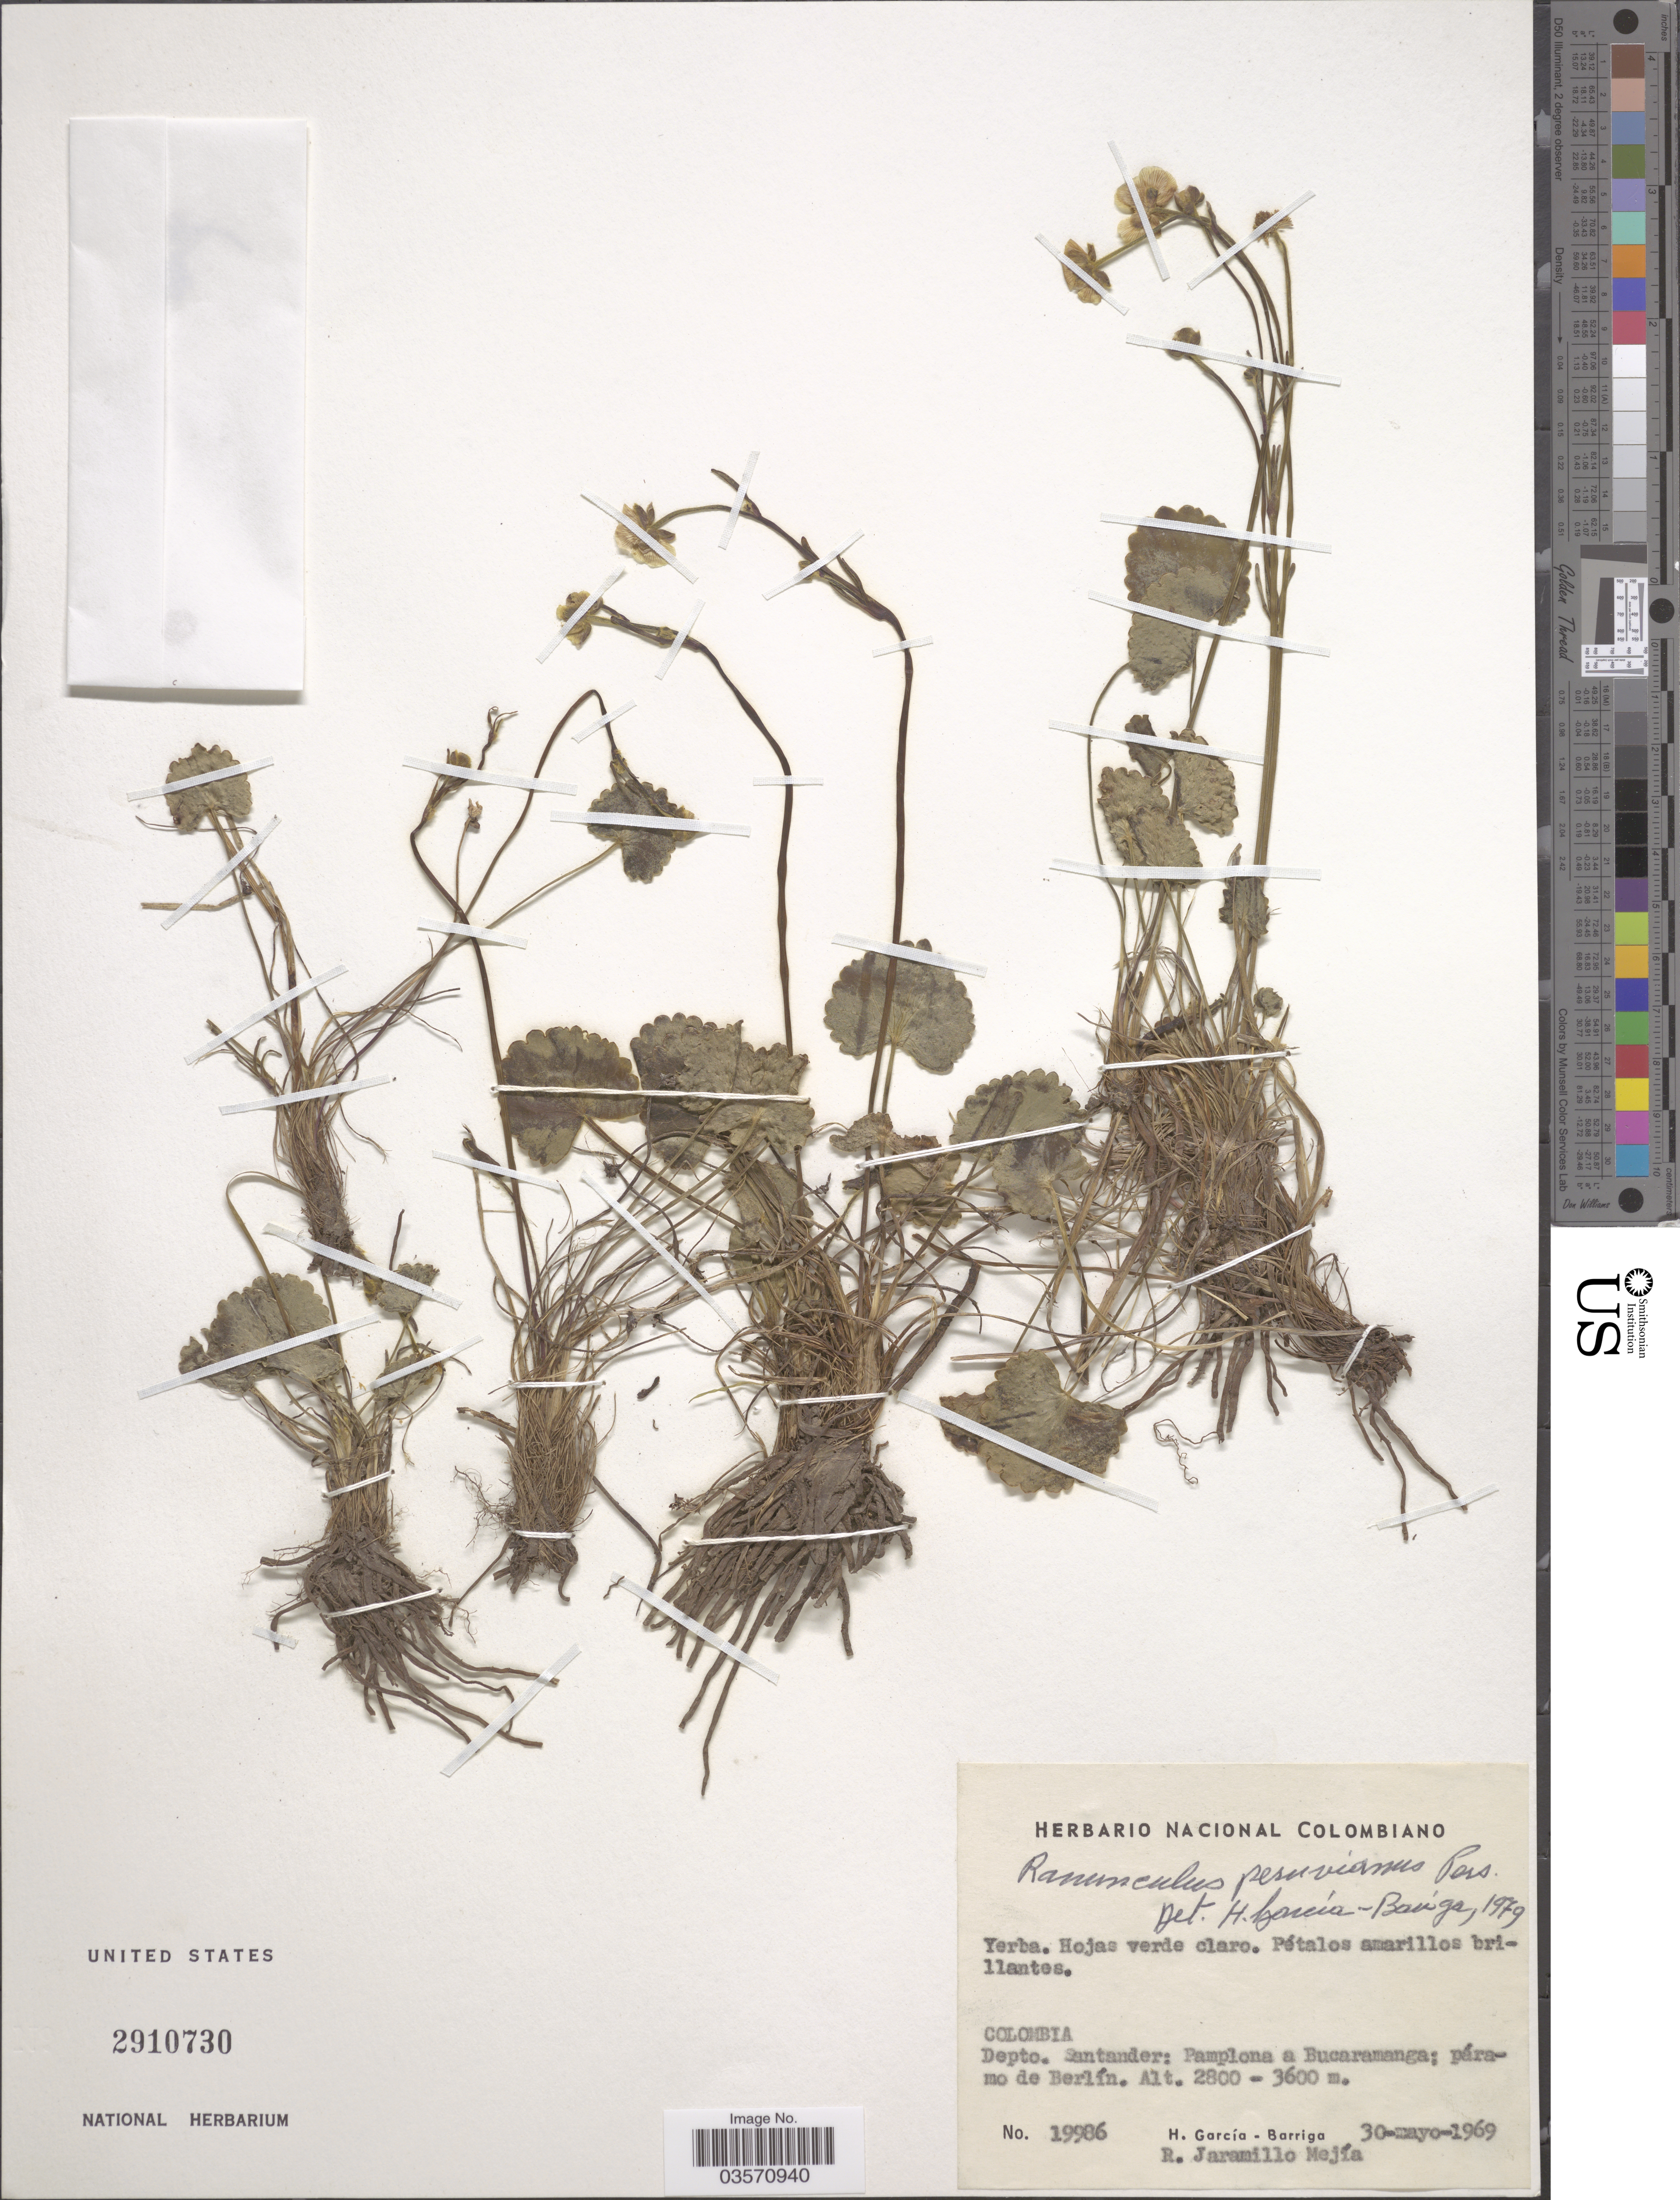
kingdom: Plantae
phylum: Tracheophyta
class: Magnoliopsida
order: Ranunculales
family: Ranunculaceae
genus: Ranunculus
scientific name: Ranunculus peruvianus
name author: Pers.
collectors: H. García Barriga & R. Jaramillo M.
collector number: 19986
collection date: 1969-05-30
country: Colombia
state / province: Santander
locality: Depto. Santander: Pamplona a Bucaramanga: páramo de Berlín.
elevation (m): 2800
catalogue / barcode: US 2910730